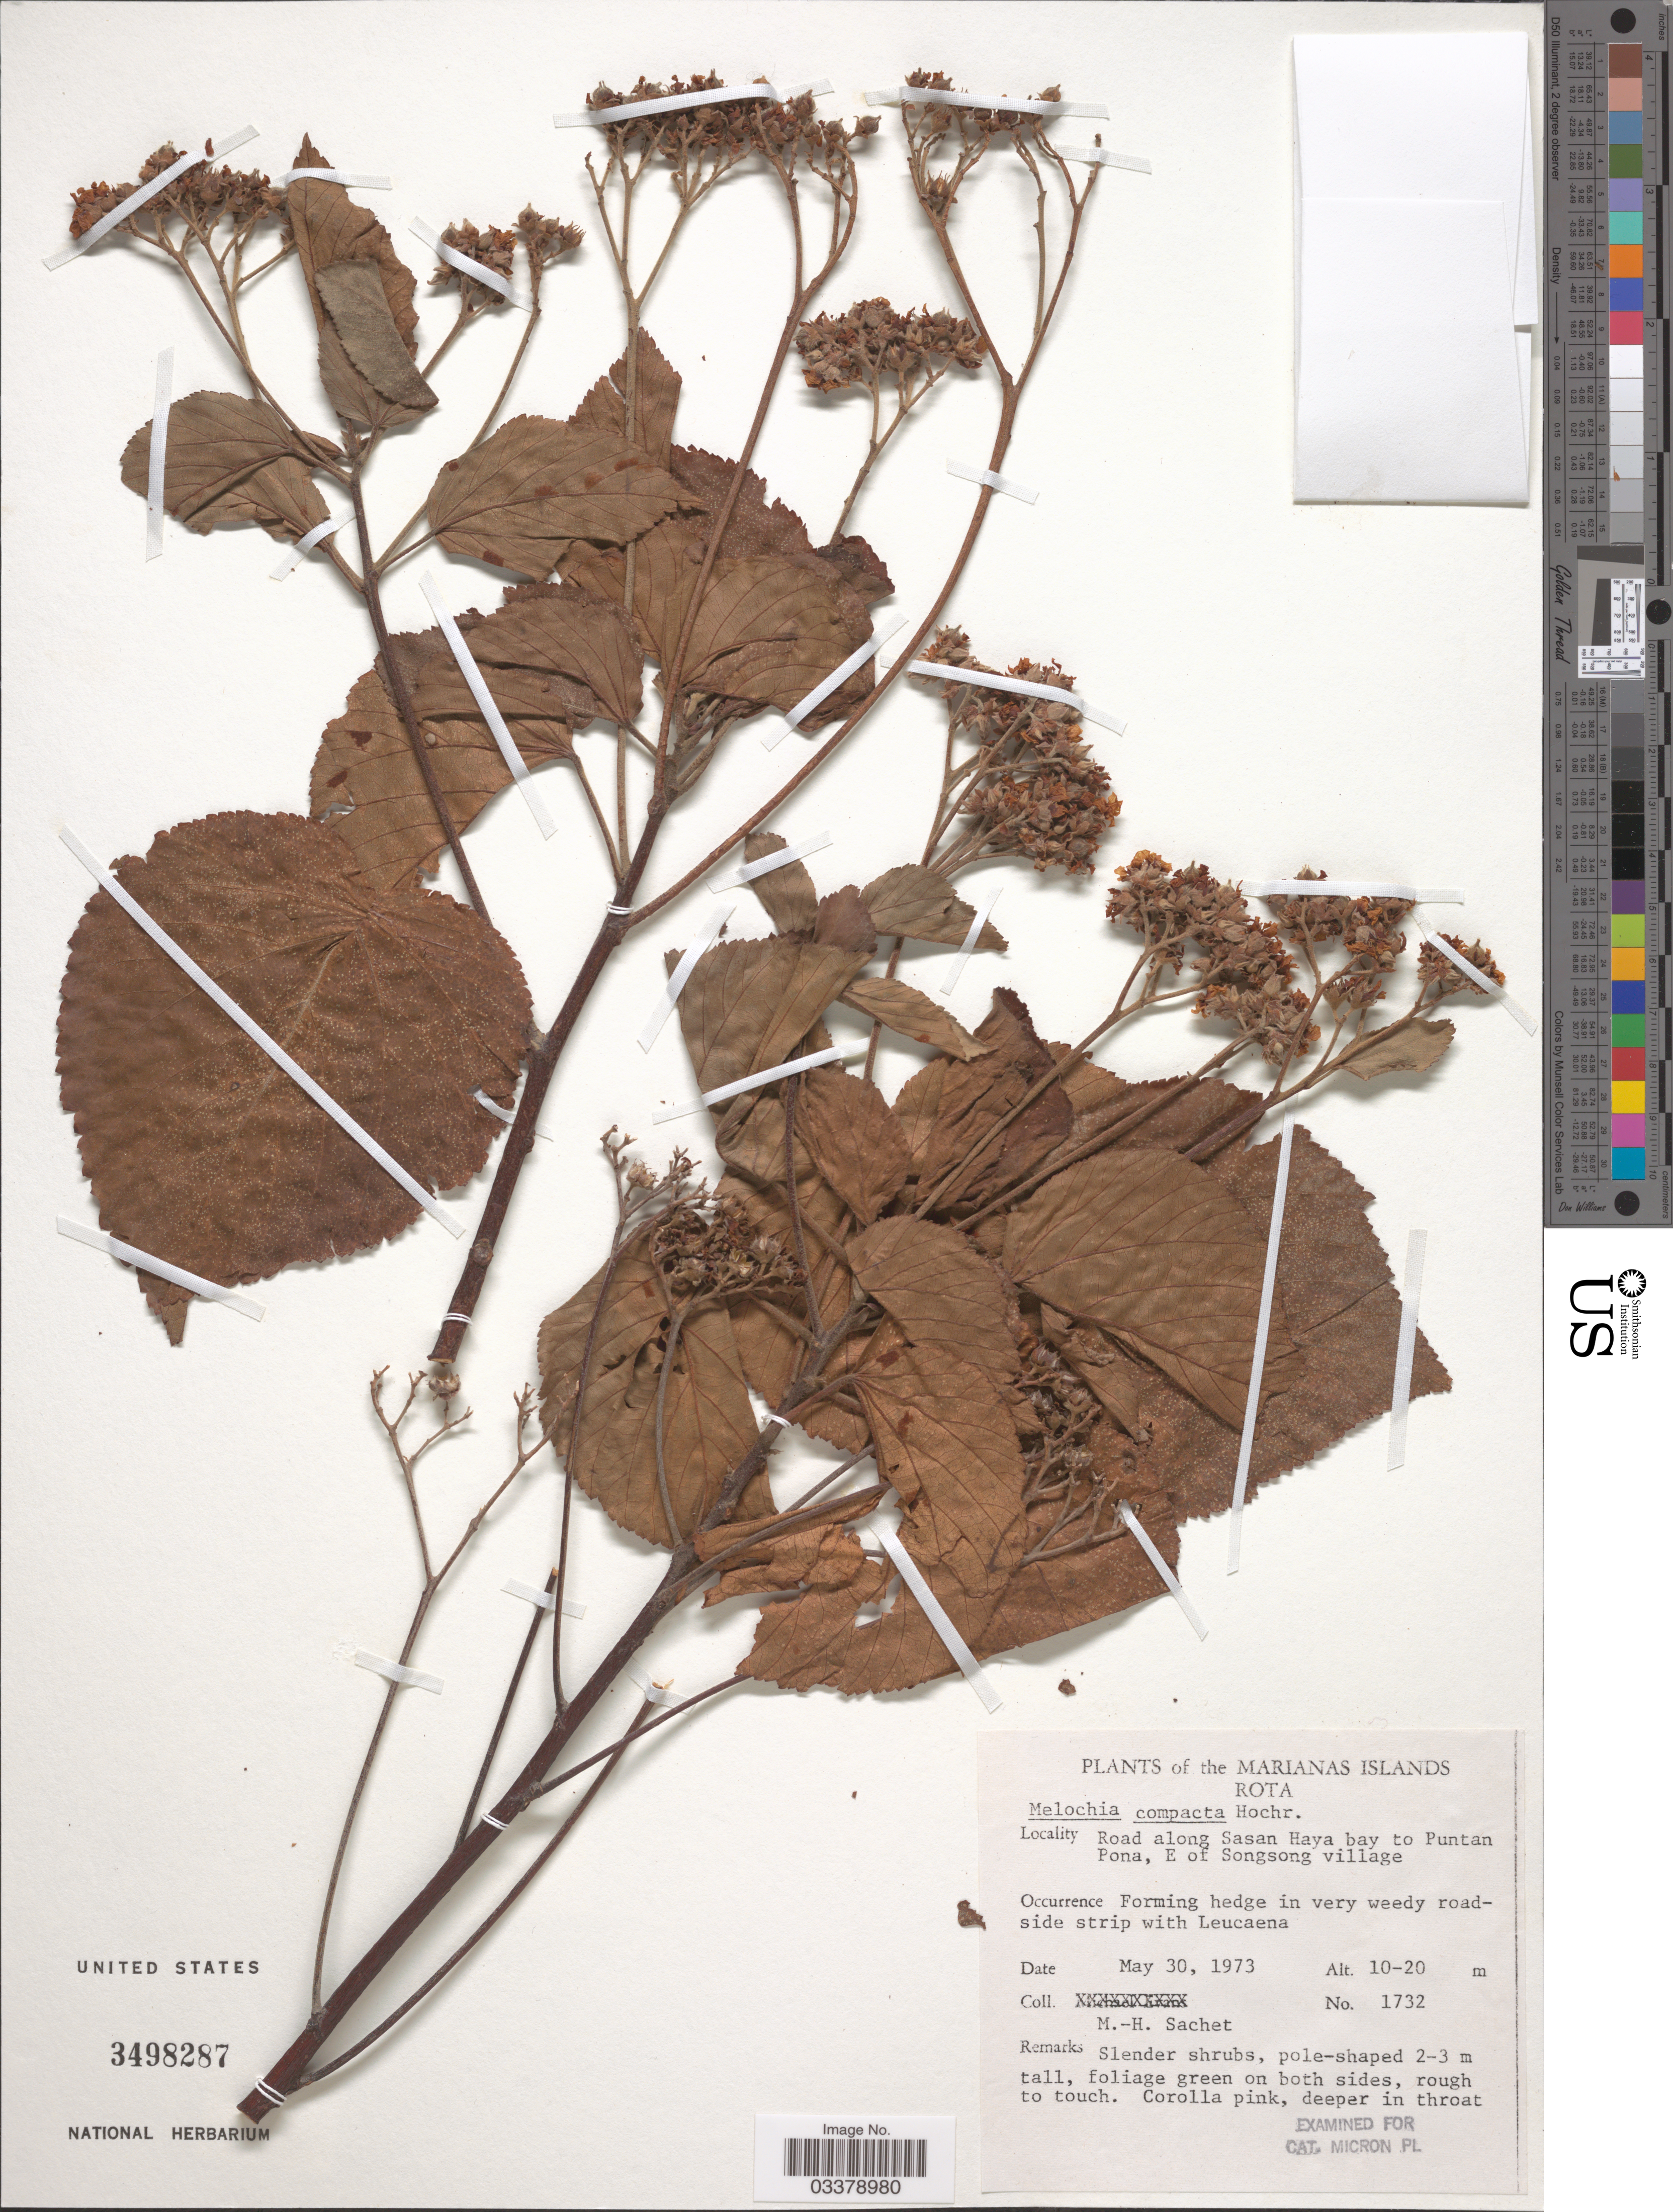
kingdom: Plantae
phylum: Tracheophyta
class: Magnoliopsida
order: Malvales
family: Malvaceae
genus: Melochia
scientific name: Melochia compacta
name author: Hochr.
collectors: M.-H. Sachet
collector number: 1732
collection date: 1973-05-30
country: Northern Mariana Islands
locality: The Marianas Islands, Rota, Road along Sasan Haya bay to Puntan Pona, E of Songsong village.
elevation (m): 10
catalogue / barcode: US 3498287